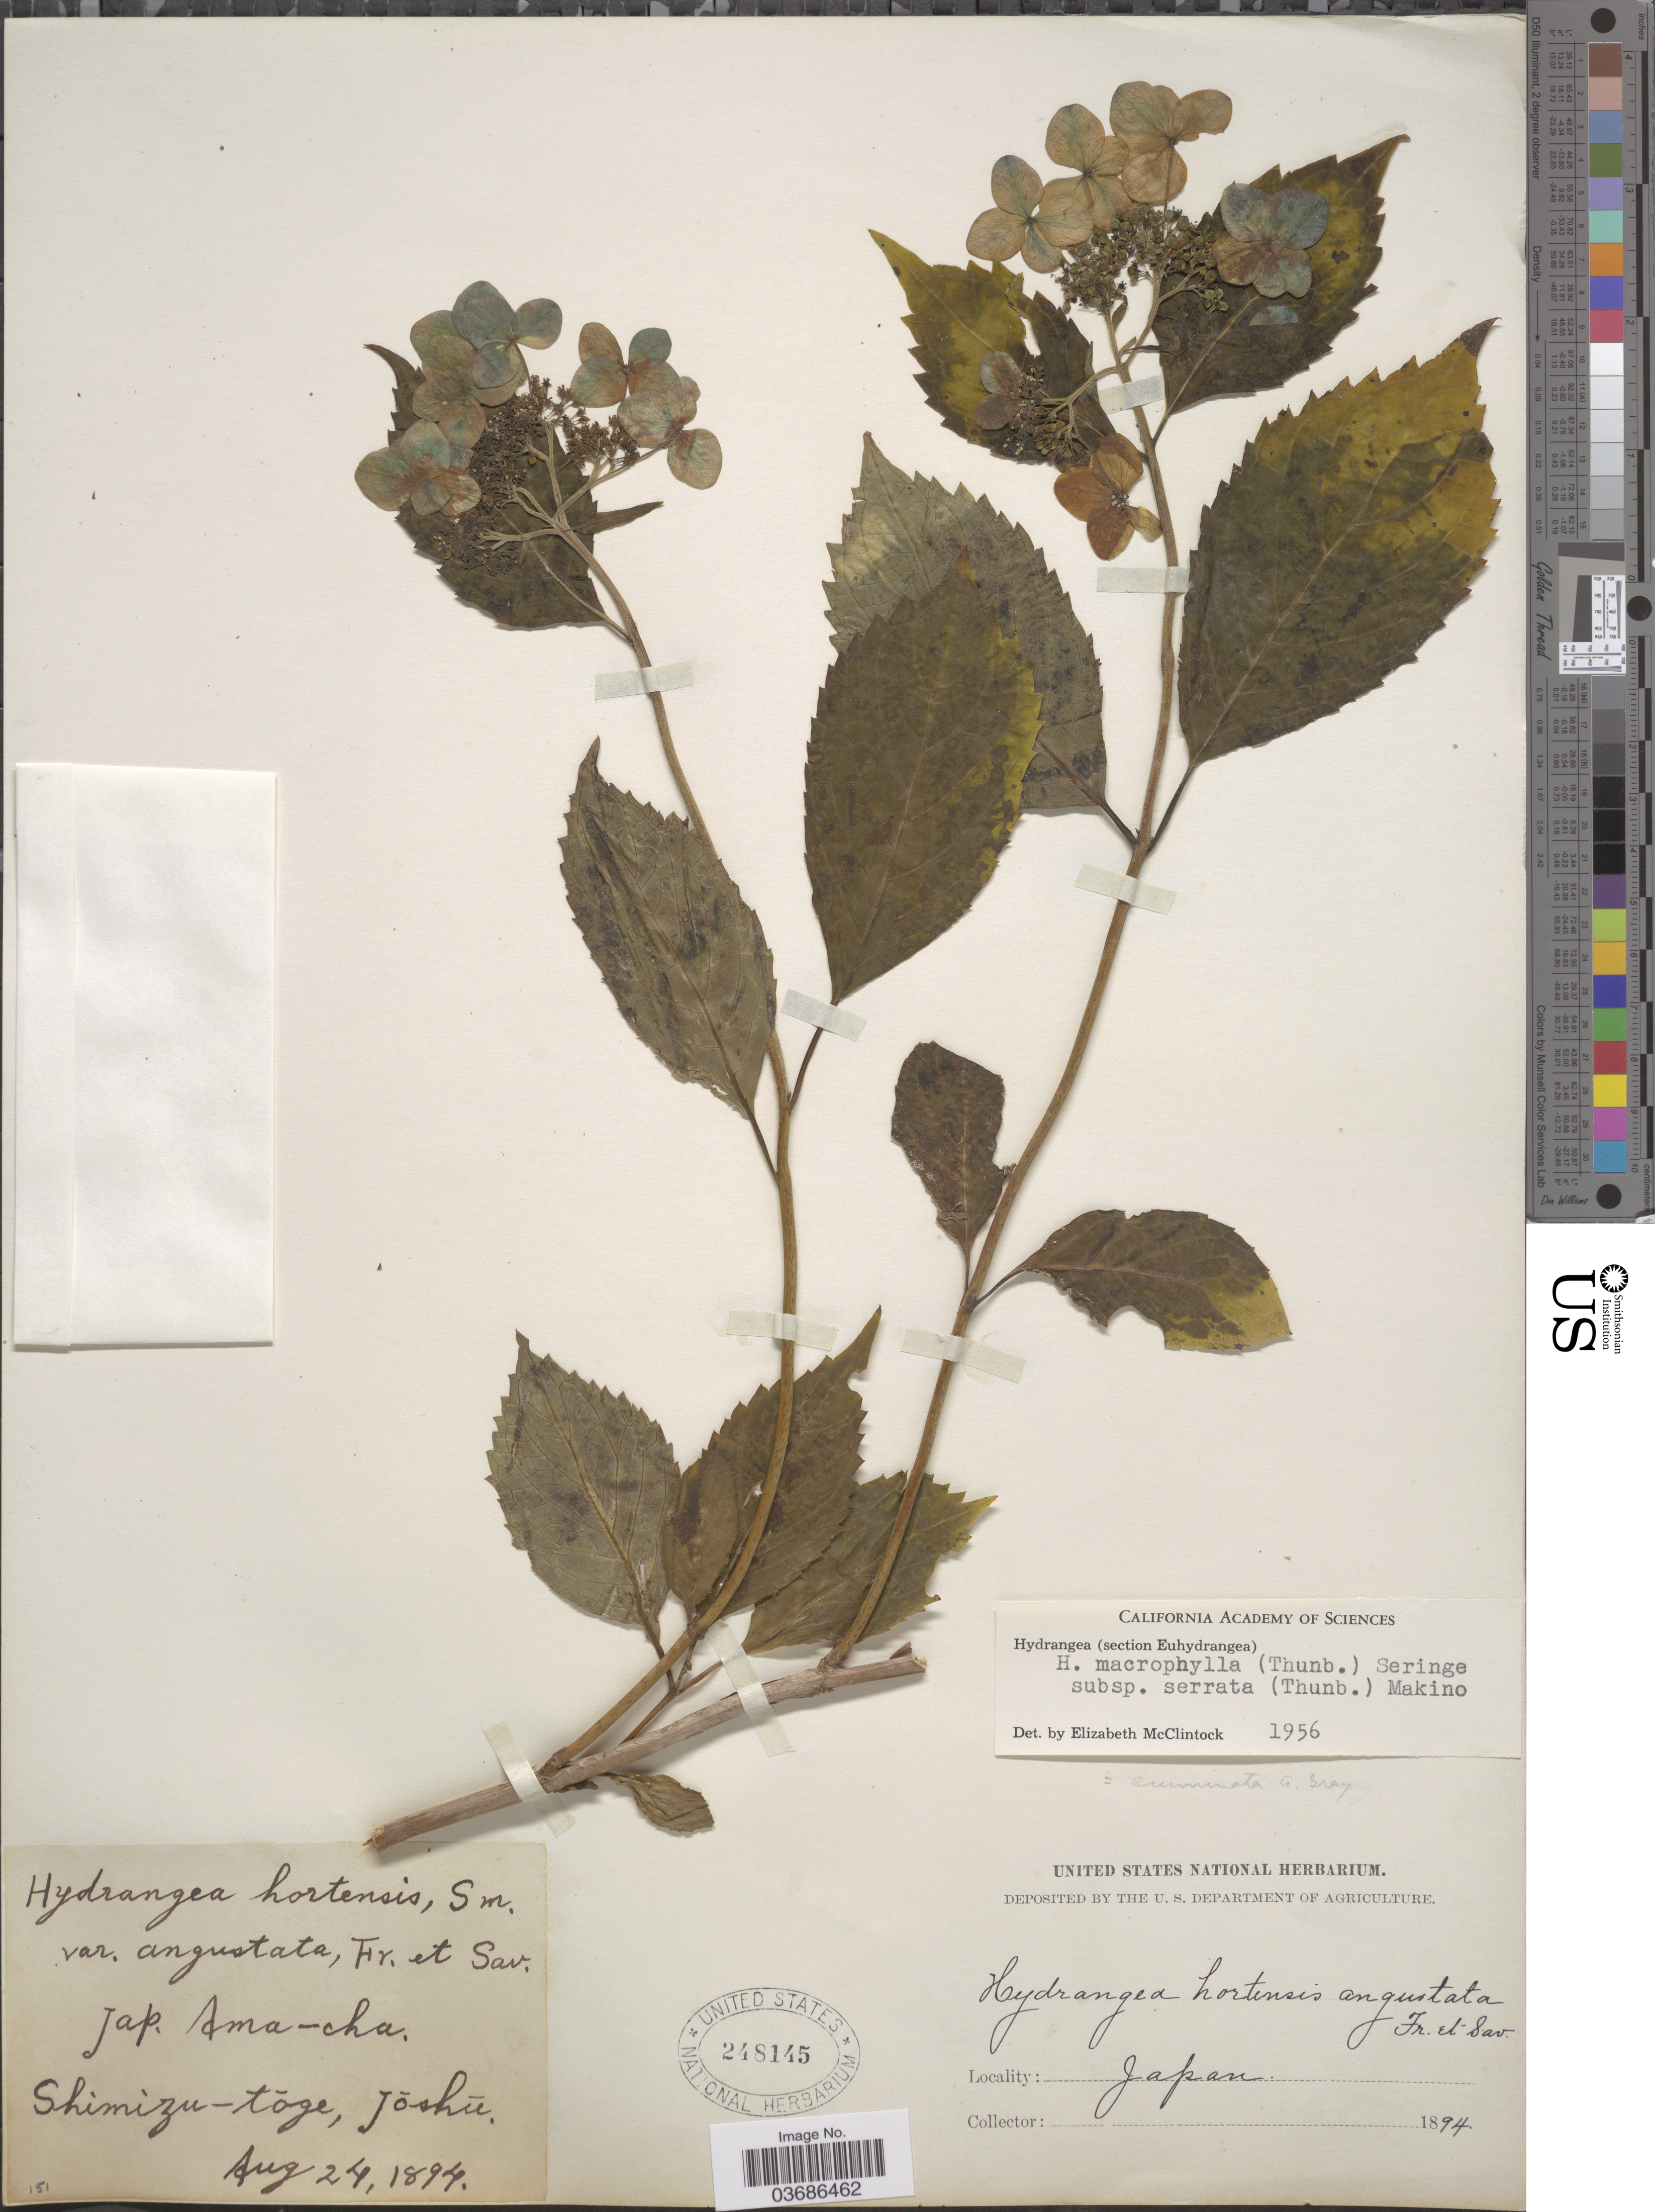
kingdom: Plantae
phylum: Tracheophyta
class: Magnoliopsida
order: Cornales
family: Hydrangeaceae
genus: Hydrangea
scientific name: Hydrangea macrophylla subsp. serrata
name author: (Thunb.) Makino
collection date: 1894-08-24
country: Japan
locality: Shimizu-tōge, Jōshū.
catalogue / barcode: US 248145